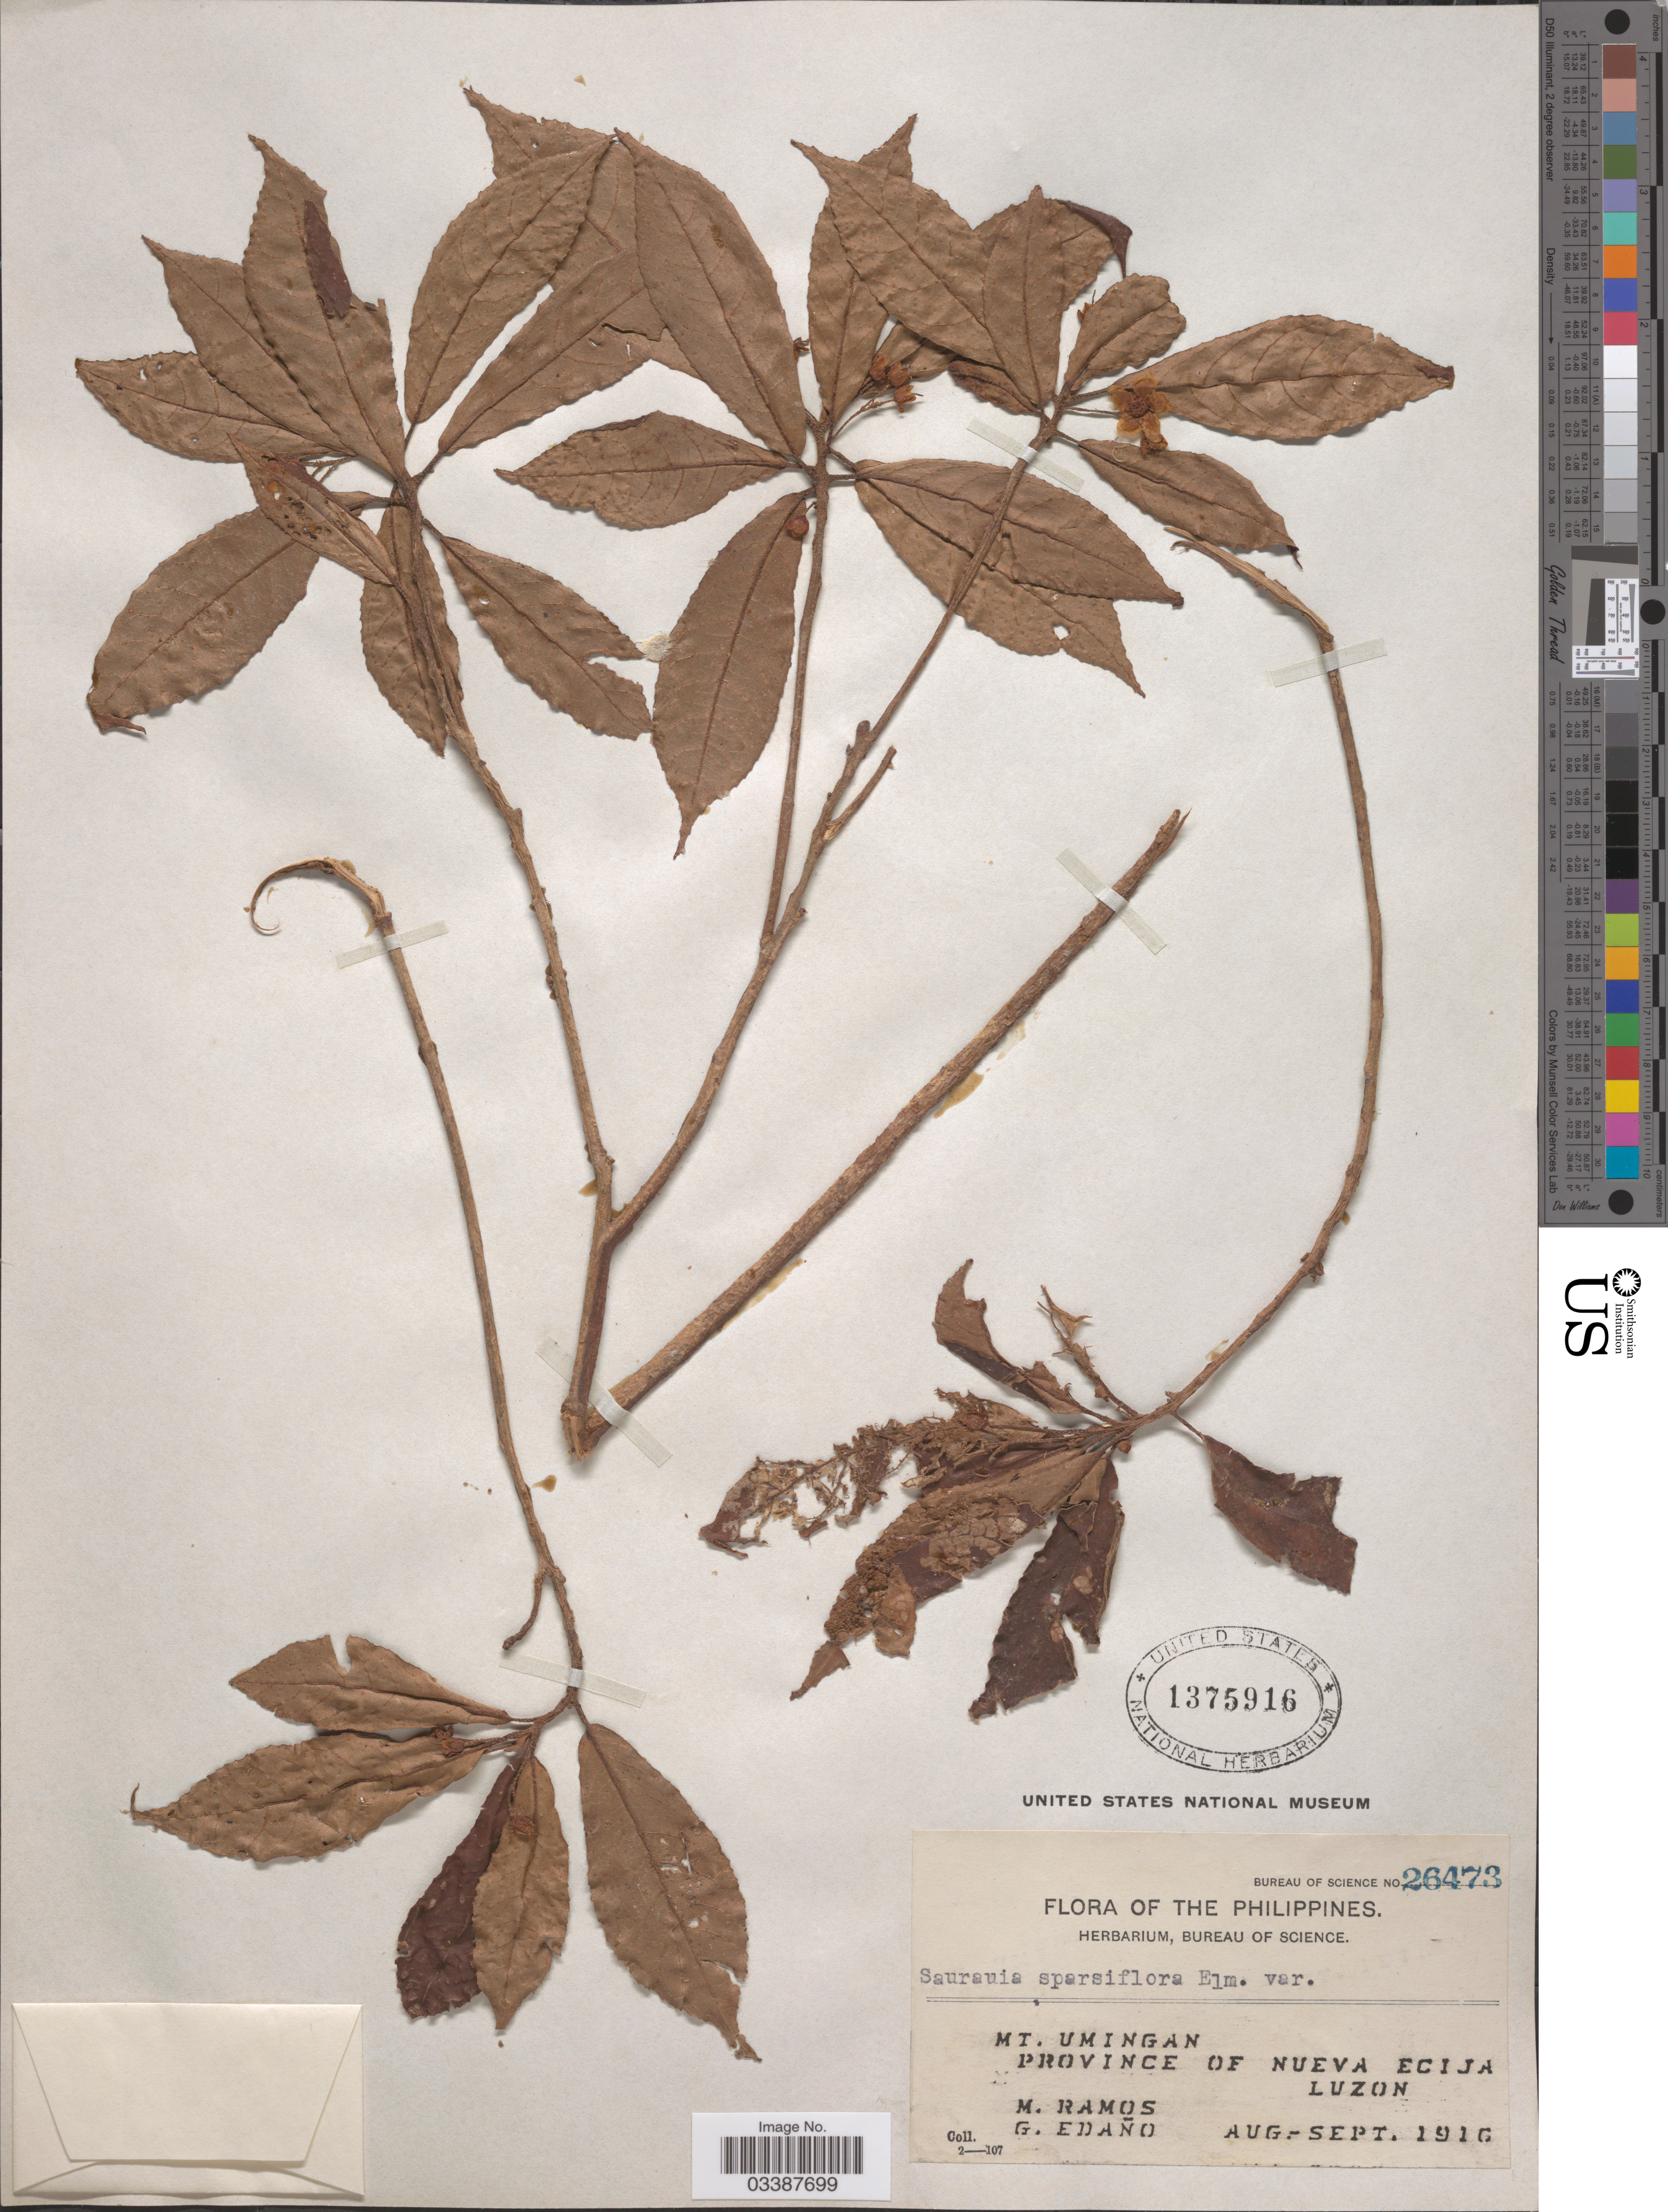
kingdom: Plantae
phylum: Tracheophyta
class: Magnoliopsida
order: Ericales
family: Actinidiaceae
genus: Saurauia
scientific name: Saurauia sparsiflora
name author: Elmer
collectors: M. Ramos & G. Edaño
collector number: Bureau of Science 26473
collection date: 1916-08/1916-09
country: Philippines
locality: Mt. Umingan, Province of Nueva Ecija, Luzon.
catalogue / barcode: US 1375916